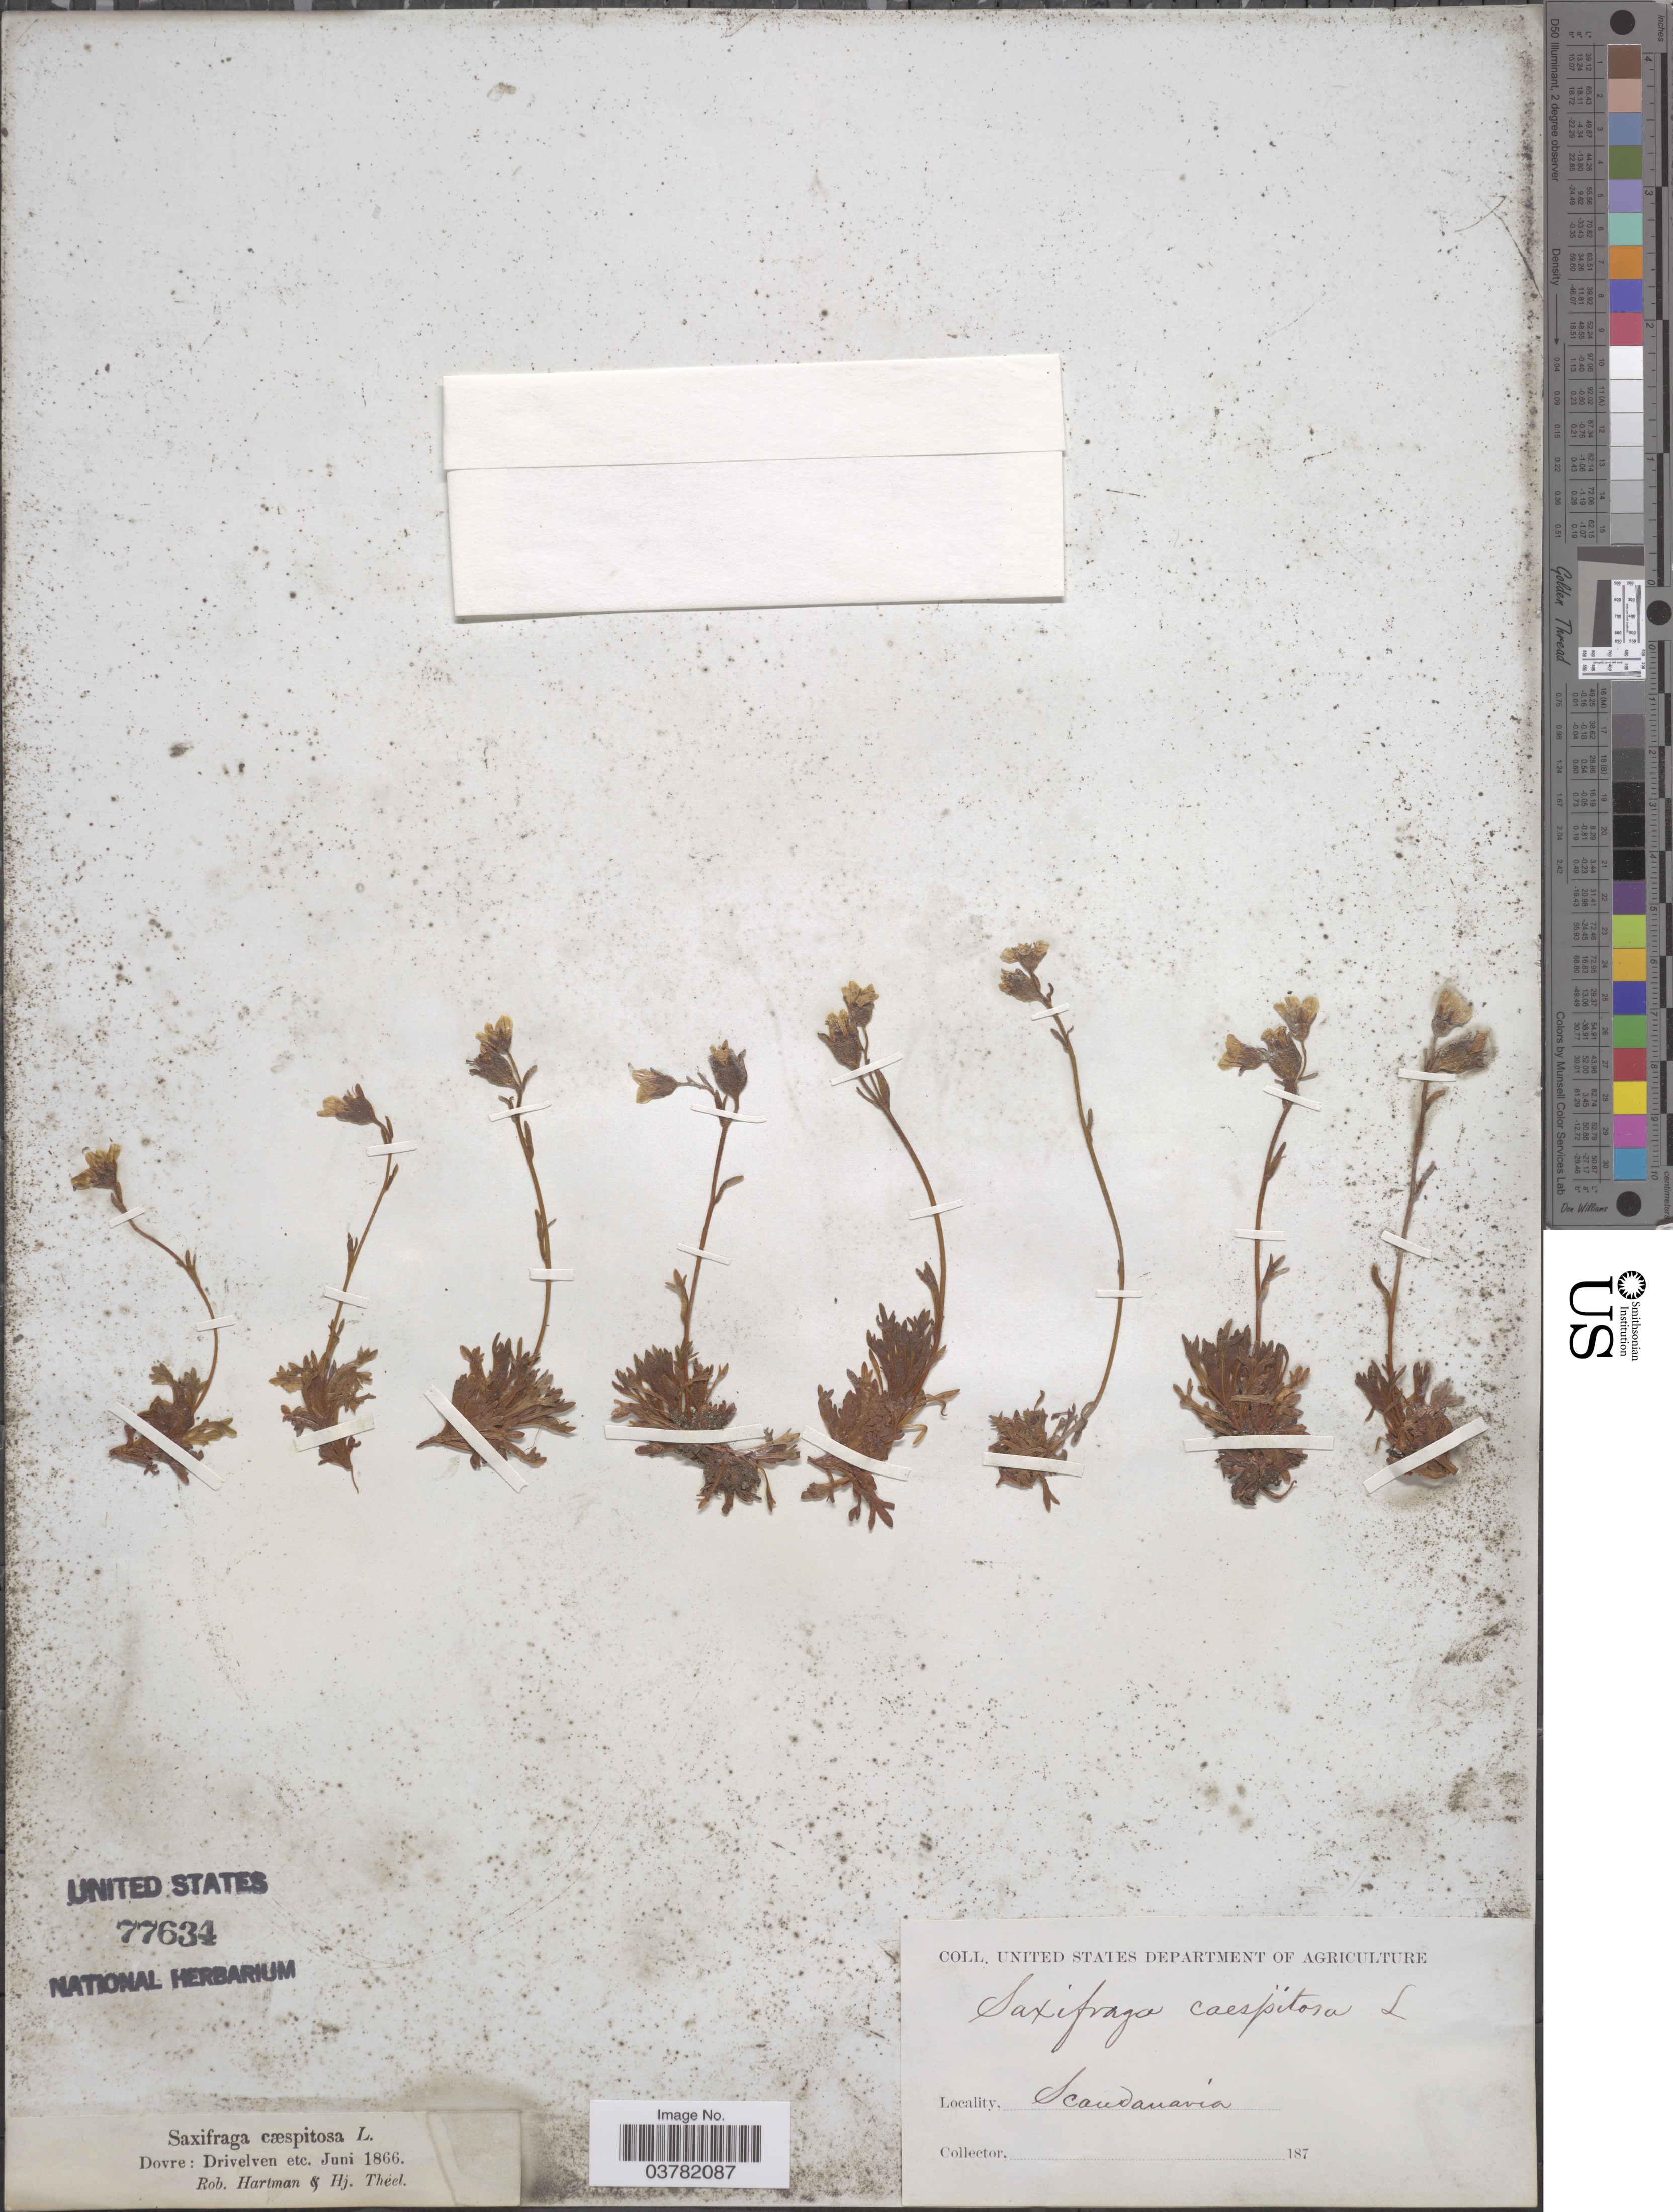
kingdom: Plantae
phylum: Tracheophyta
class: Magnoliopsida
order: Saxifragales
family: Saxifragaceae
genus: Saxifraga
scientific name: Saxifraga caespitosa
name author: L.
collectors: R. W. Hartman & H. Théel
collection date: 1866-06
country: Norway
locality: Dovre: Drivelven etc. Scandinavia.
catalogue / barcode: US 77634